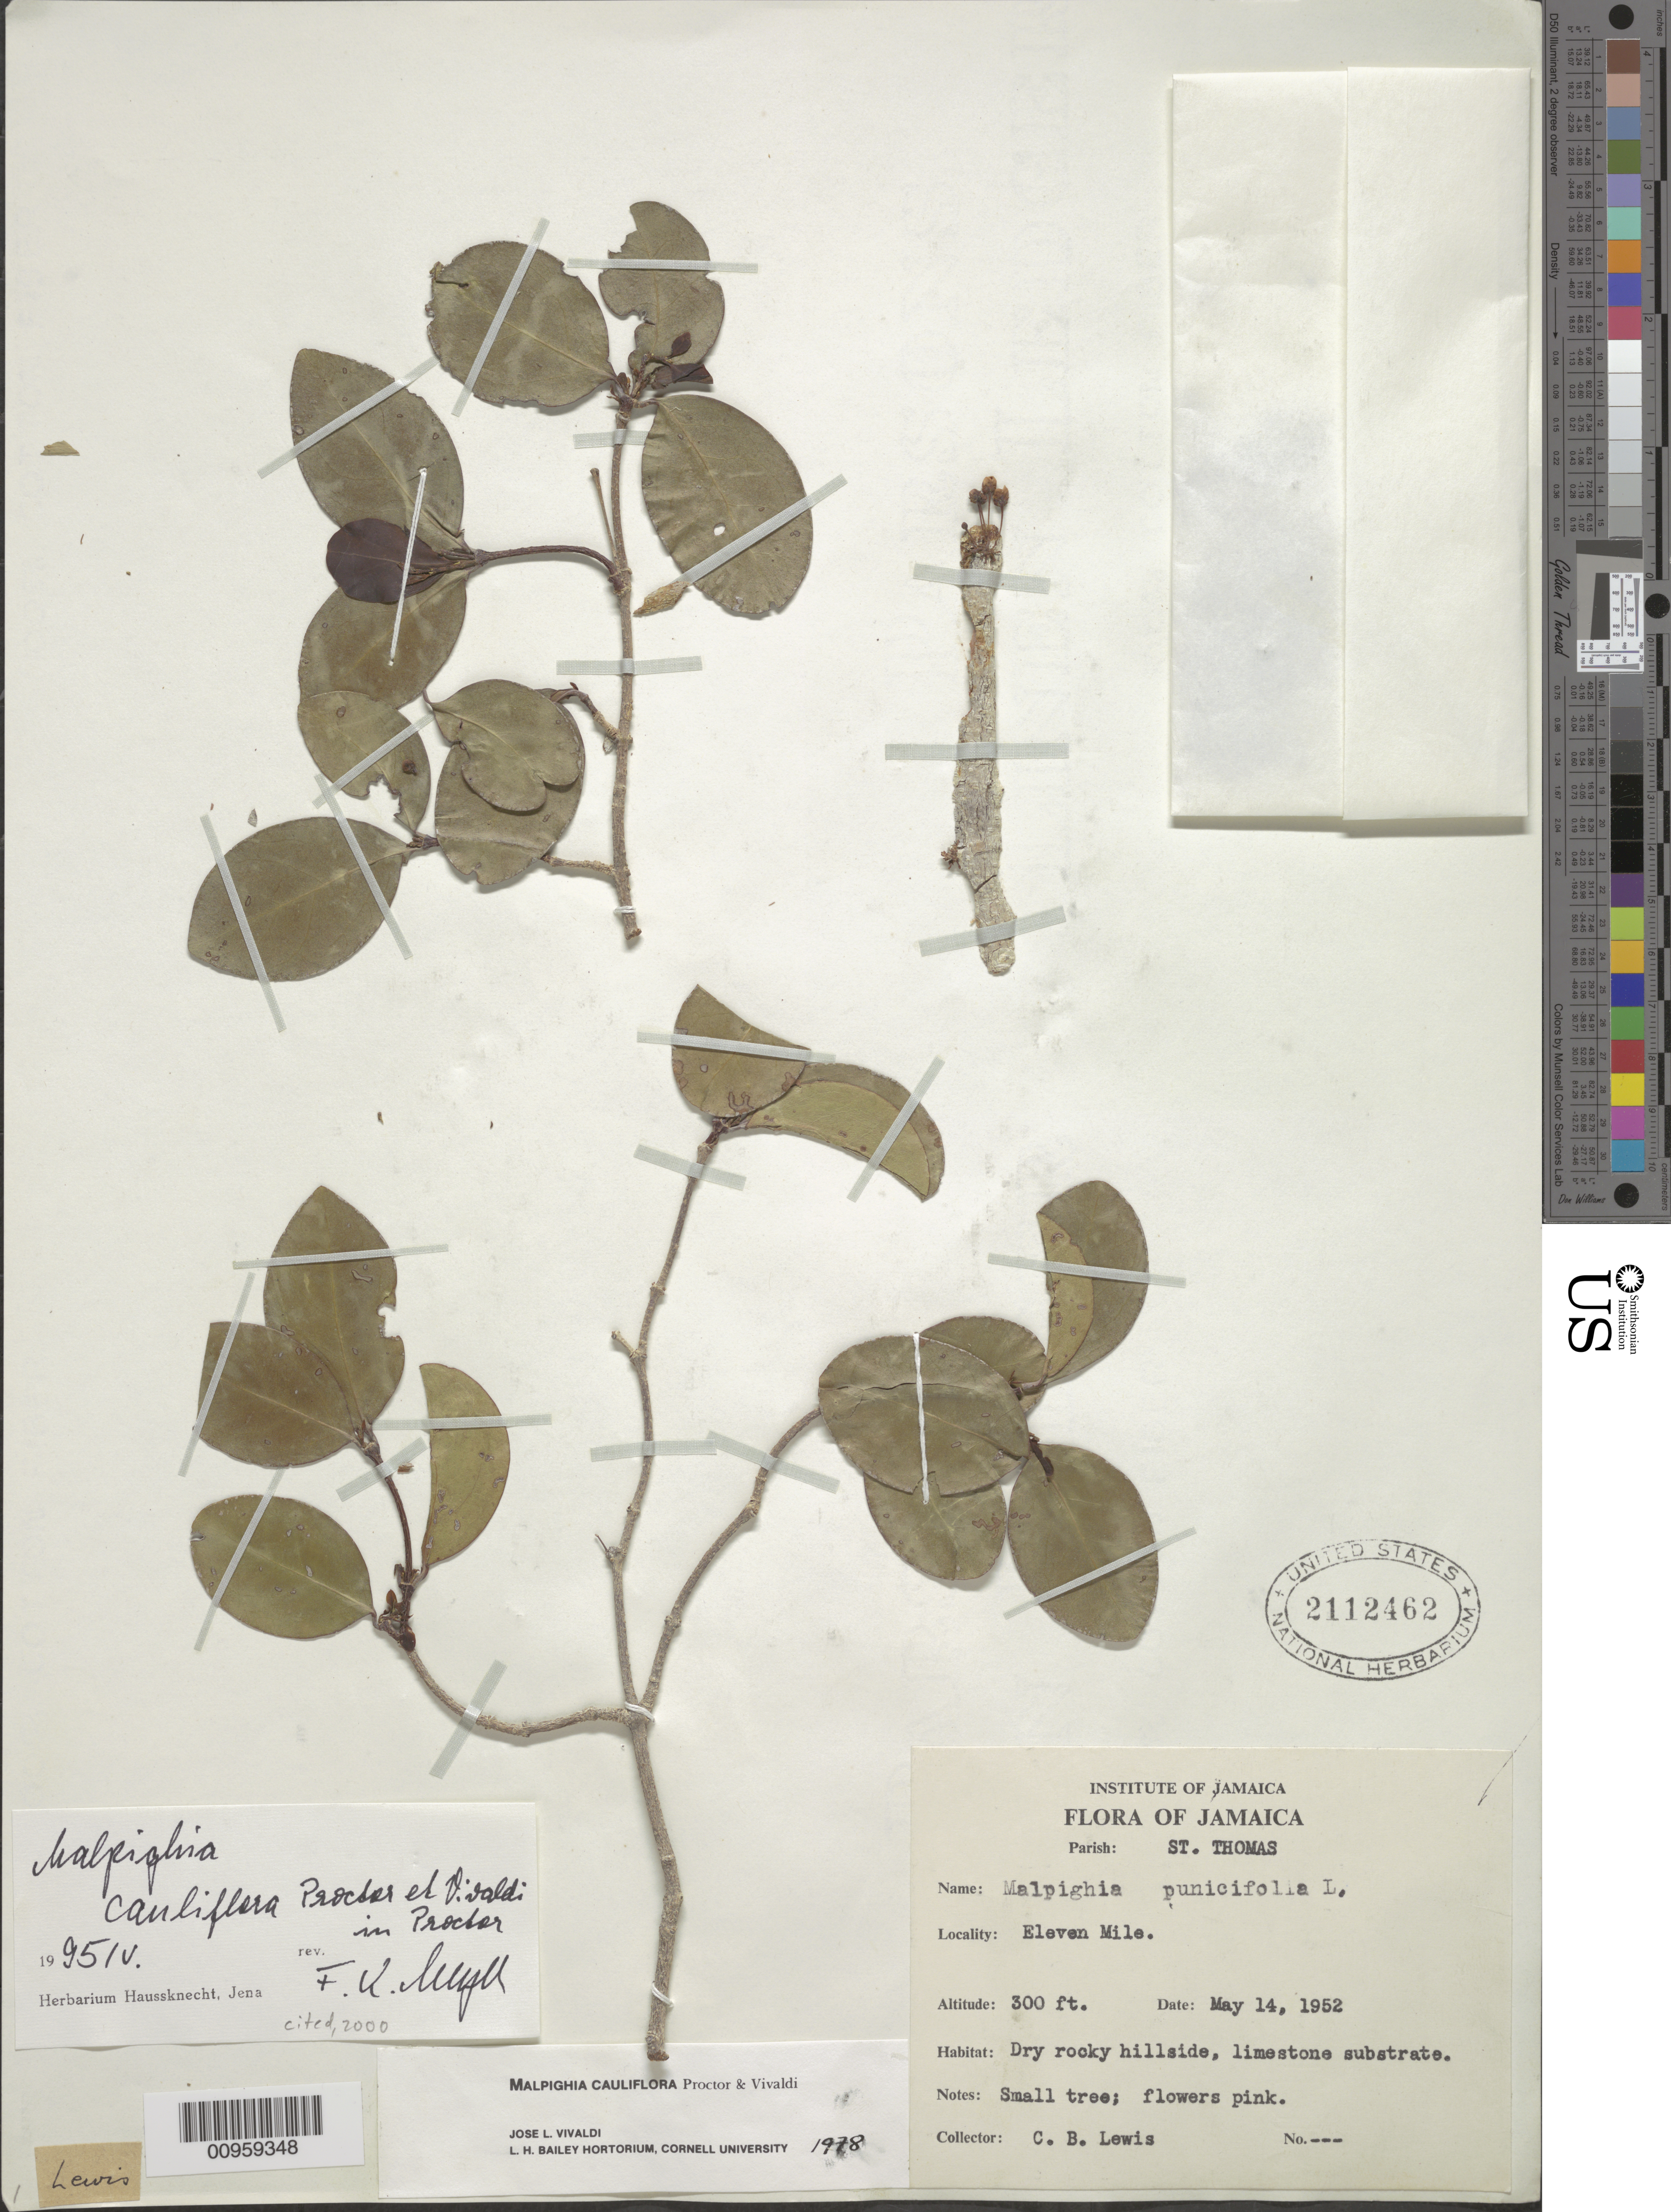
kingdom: Plantae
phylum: Tracheophyta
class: Magnoliopsida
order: Malpighiales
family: Malpighiaceae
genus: Malpighia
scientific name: Malpighia cauliflora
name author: Proctor & Vivaldi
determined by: Meyer, F. K.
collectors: C. B. Lewis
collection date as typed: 14 May 1952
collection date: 1952-05-14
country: Jamaica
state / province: Saint Thomas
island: Jamaica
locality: Eleven Mile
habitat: Dry rocky hillside, limestone substrate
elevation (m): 91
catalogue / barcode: US 2112462